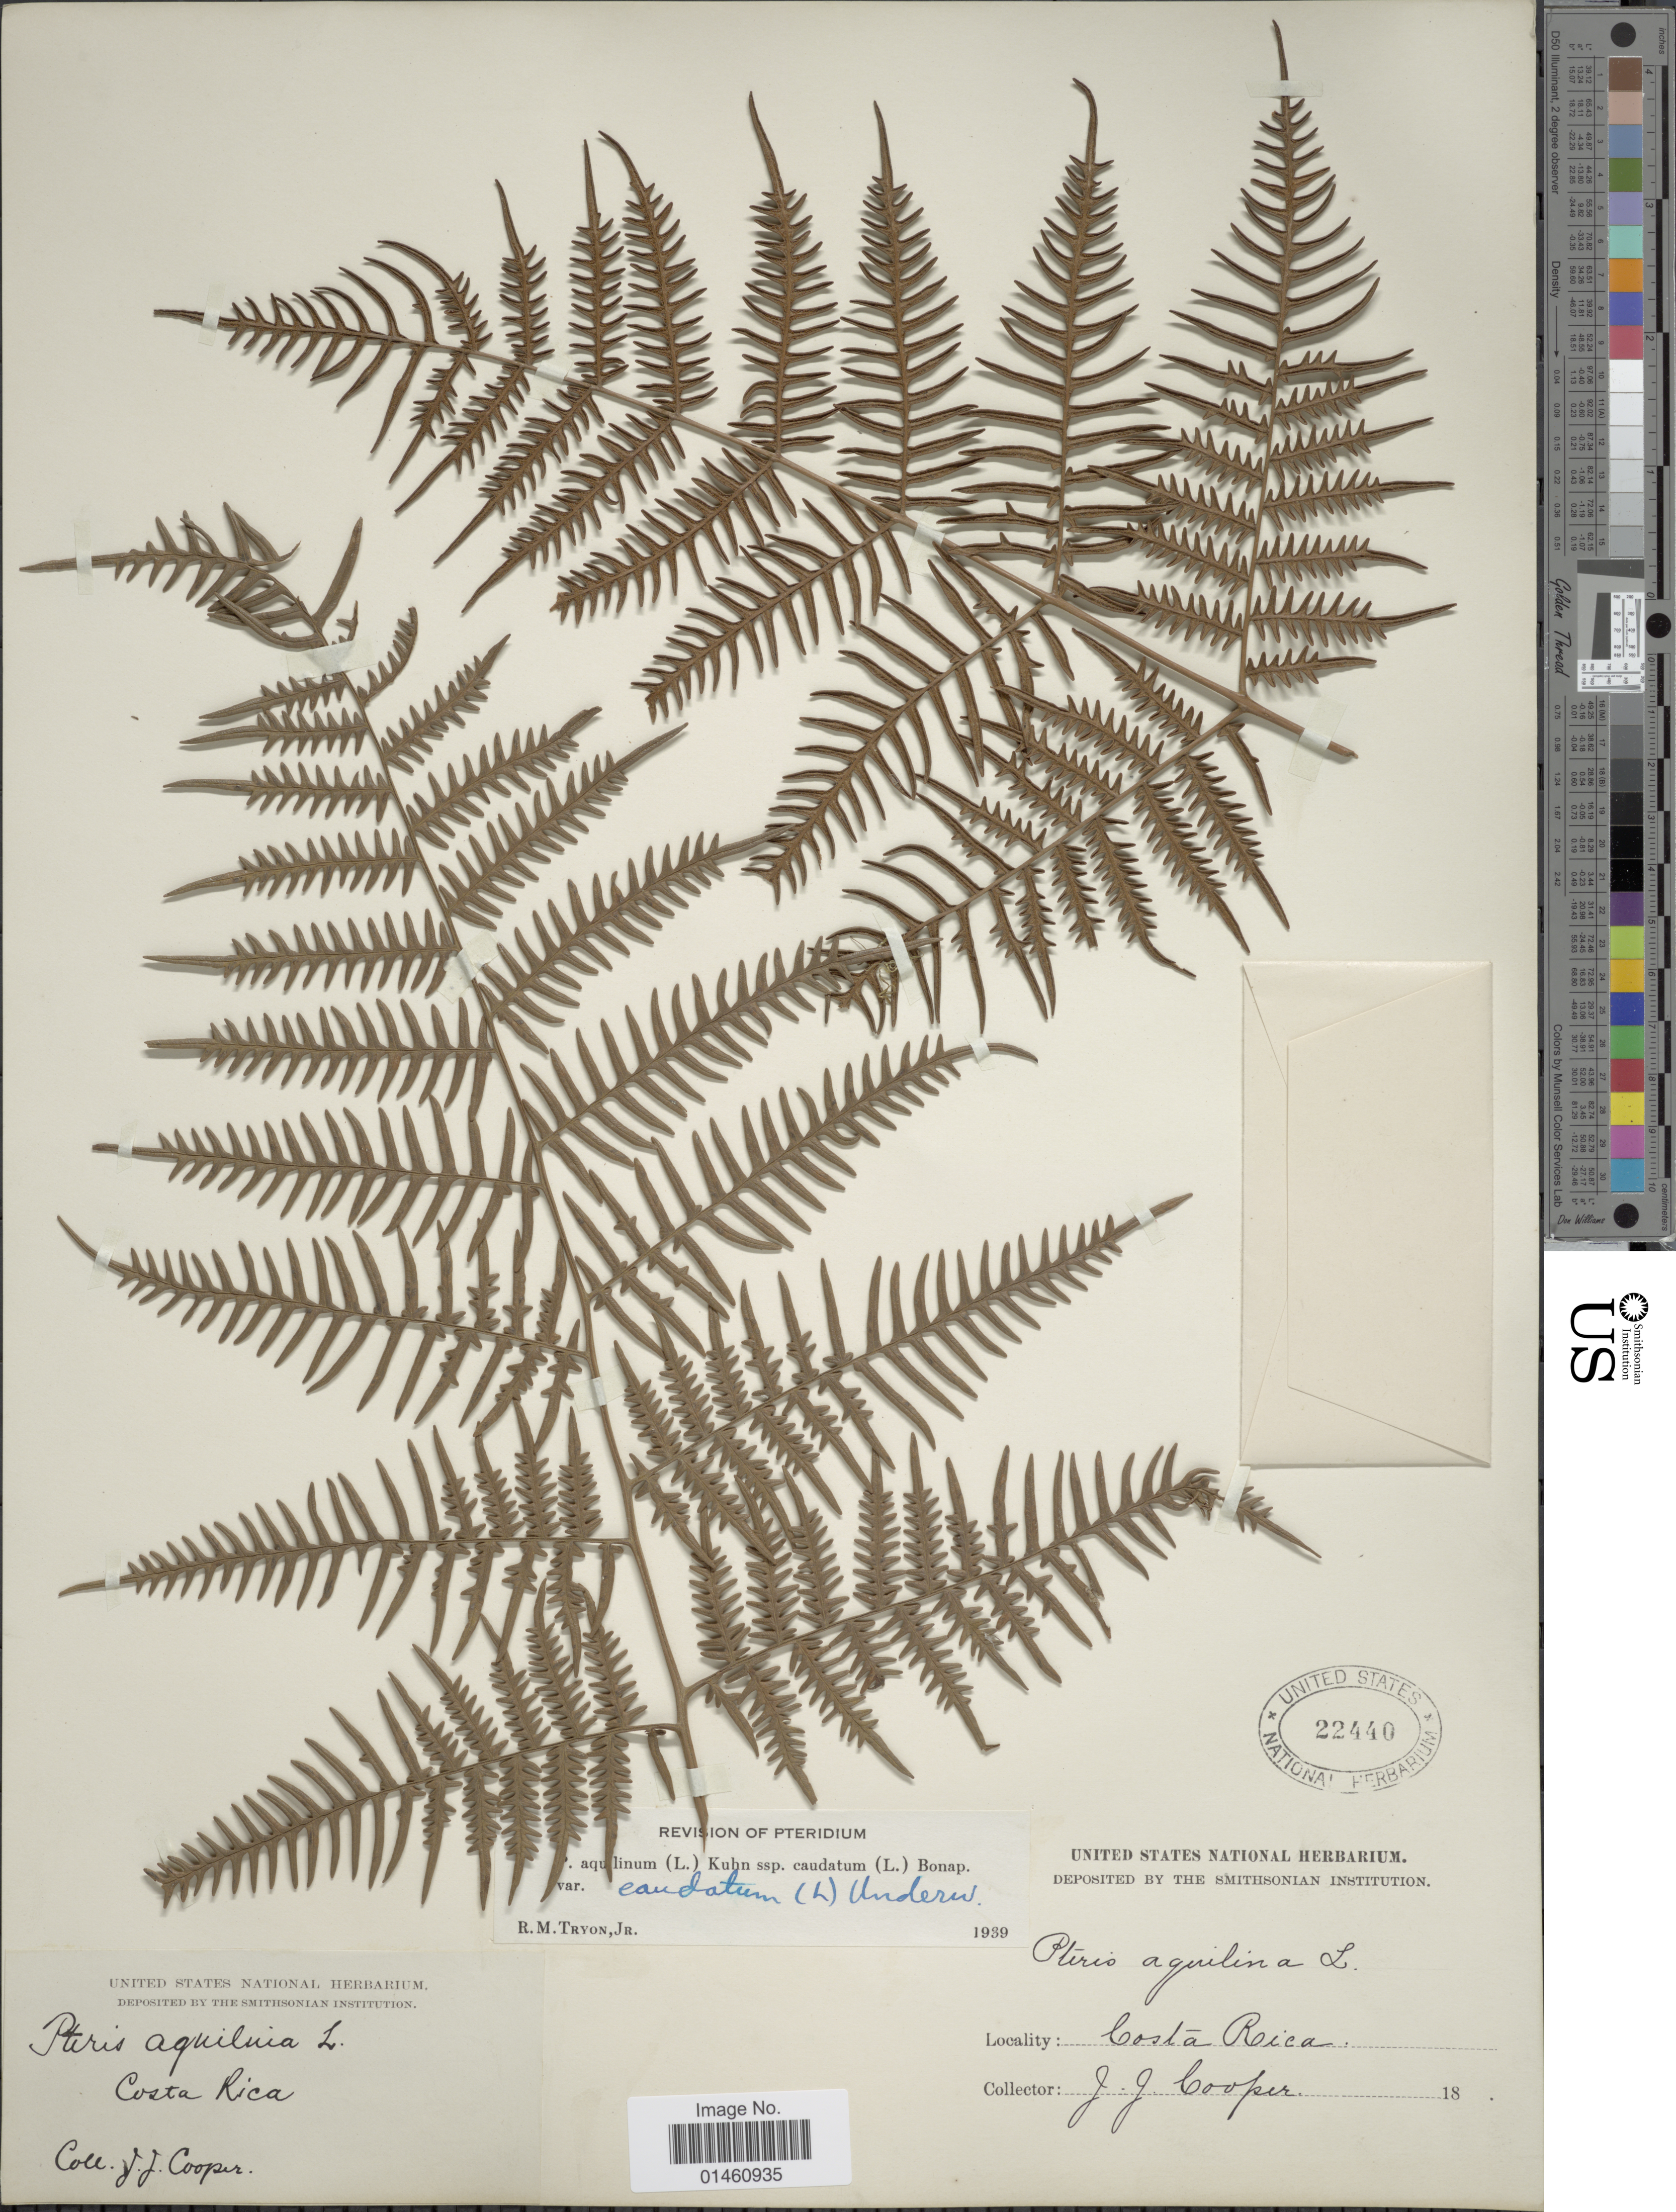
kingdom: Plantae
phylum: Tracheophyta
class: Polypodiopsida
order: Polypodiales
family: Dennstaedtiaceae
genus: Pteridium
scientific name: Pteridium caudatum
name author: (L.) Maxon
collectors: J. J. Cooper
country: Costa Rica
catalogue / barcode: US 22440